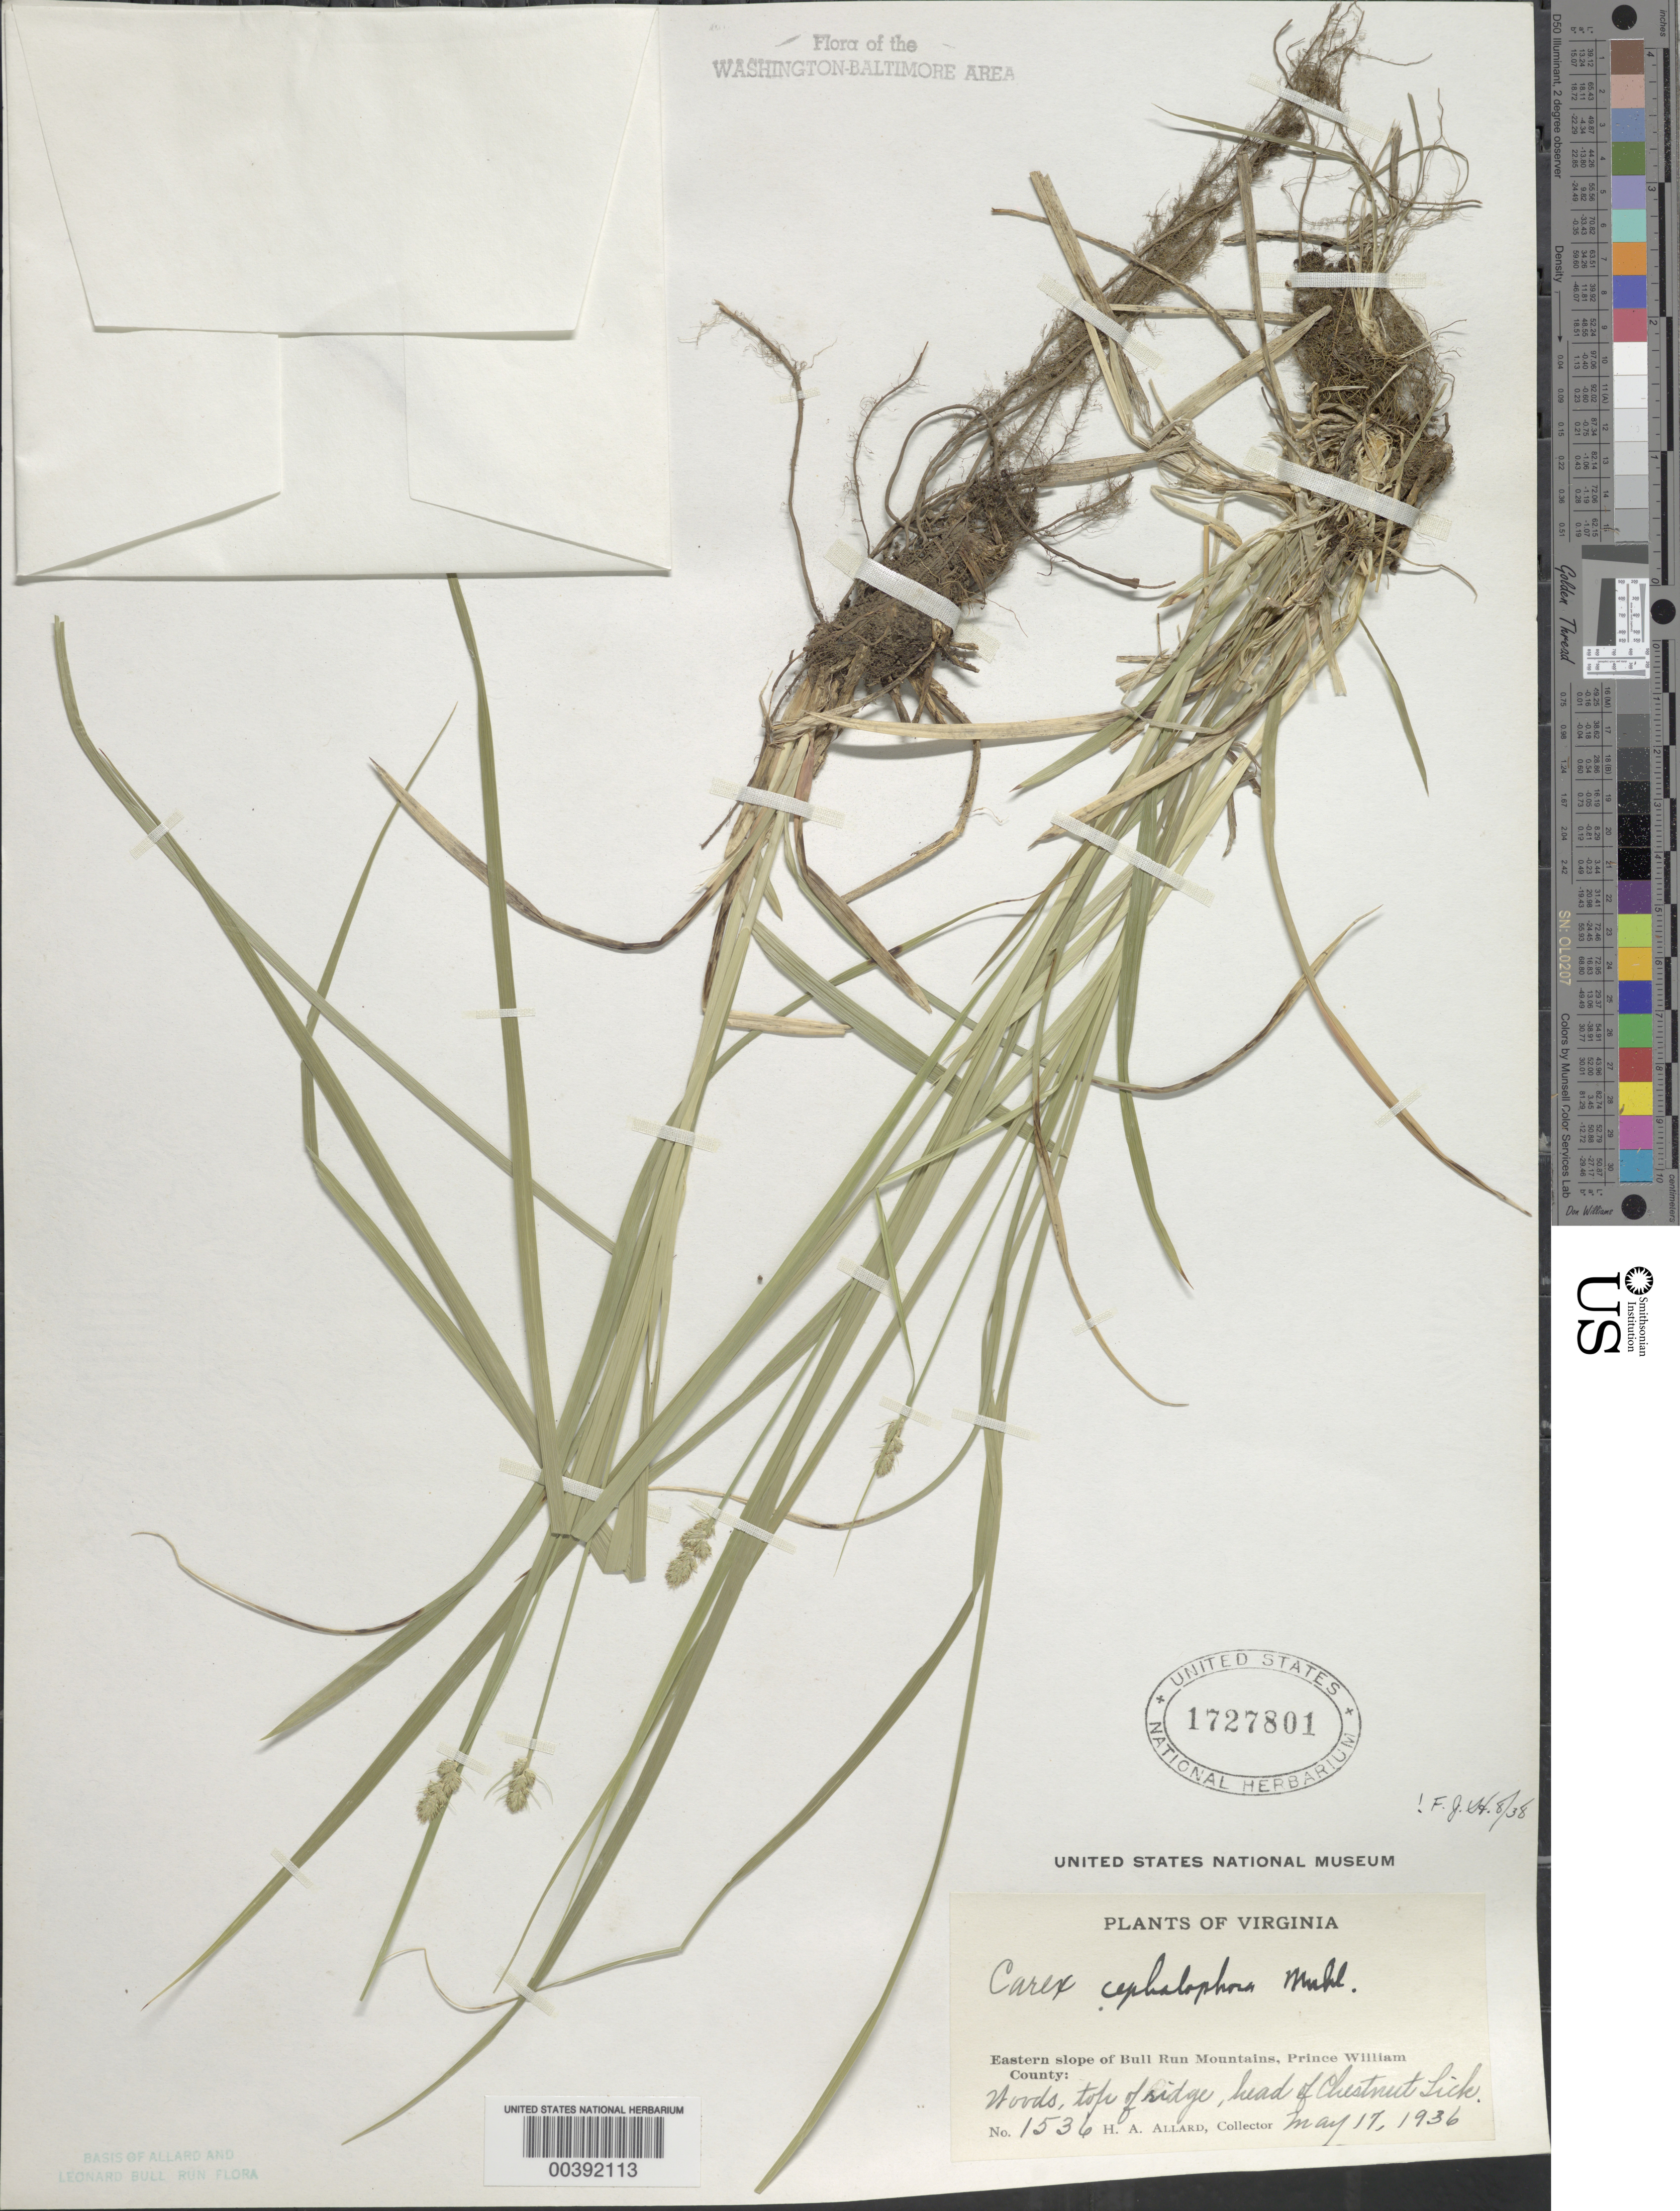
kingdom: Plantae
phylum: Tracheophyta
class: Liliopsida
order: Poales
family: Cyperaceae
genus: Carex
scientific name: Carex cephalophora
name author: Muhl. ex Willd.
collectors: H. A. Allard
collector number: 1536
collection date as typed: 17 May 1936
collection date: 1936-05-17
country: United States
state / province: Virginia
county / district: Prince William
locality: Chestnut Lick Head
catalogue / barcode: US 1727801